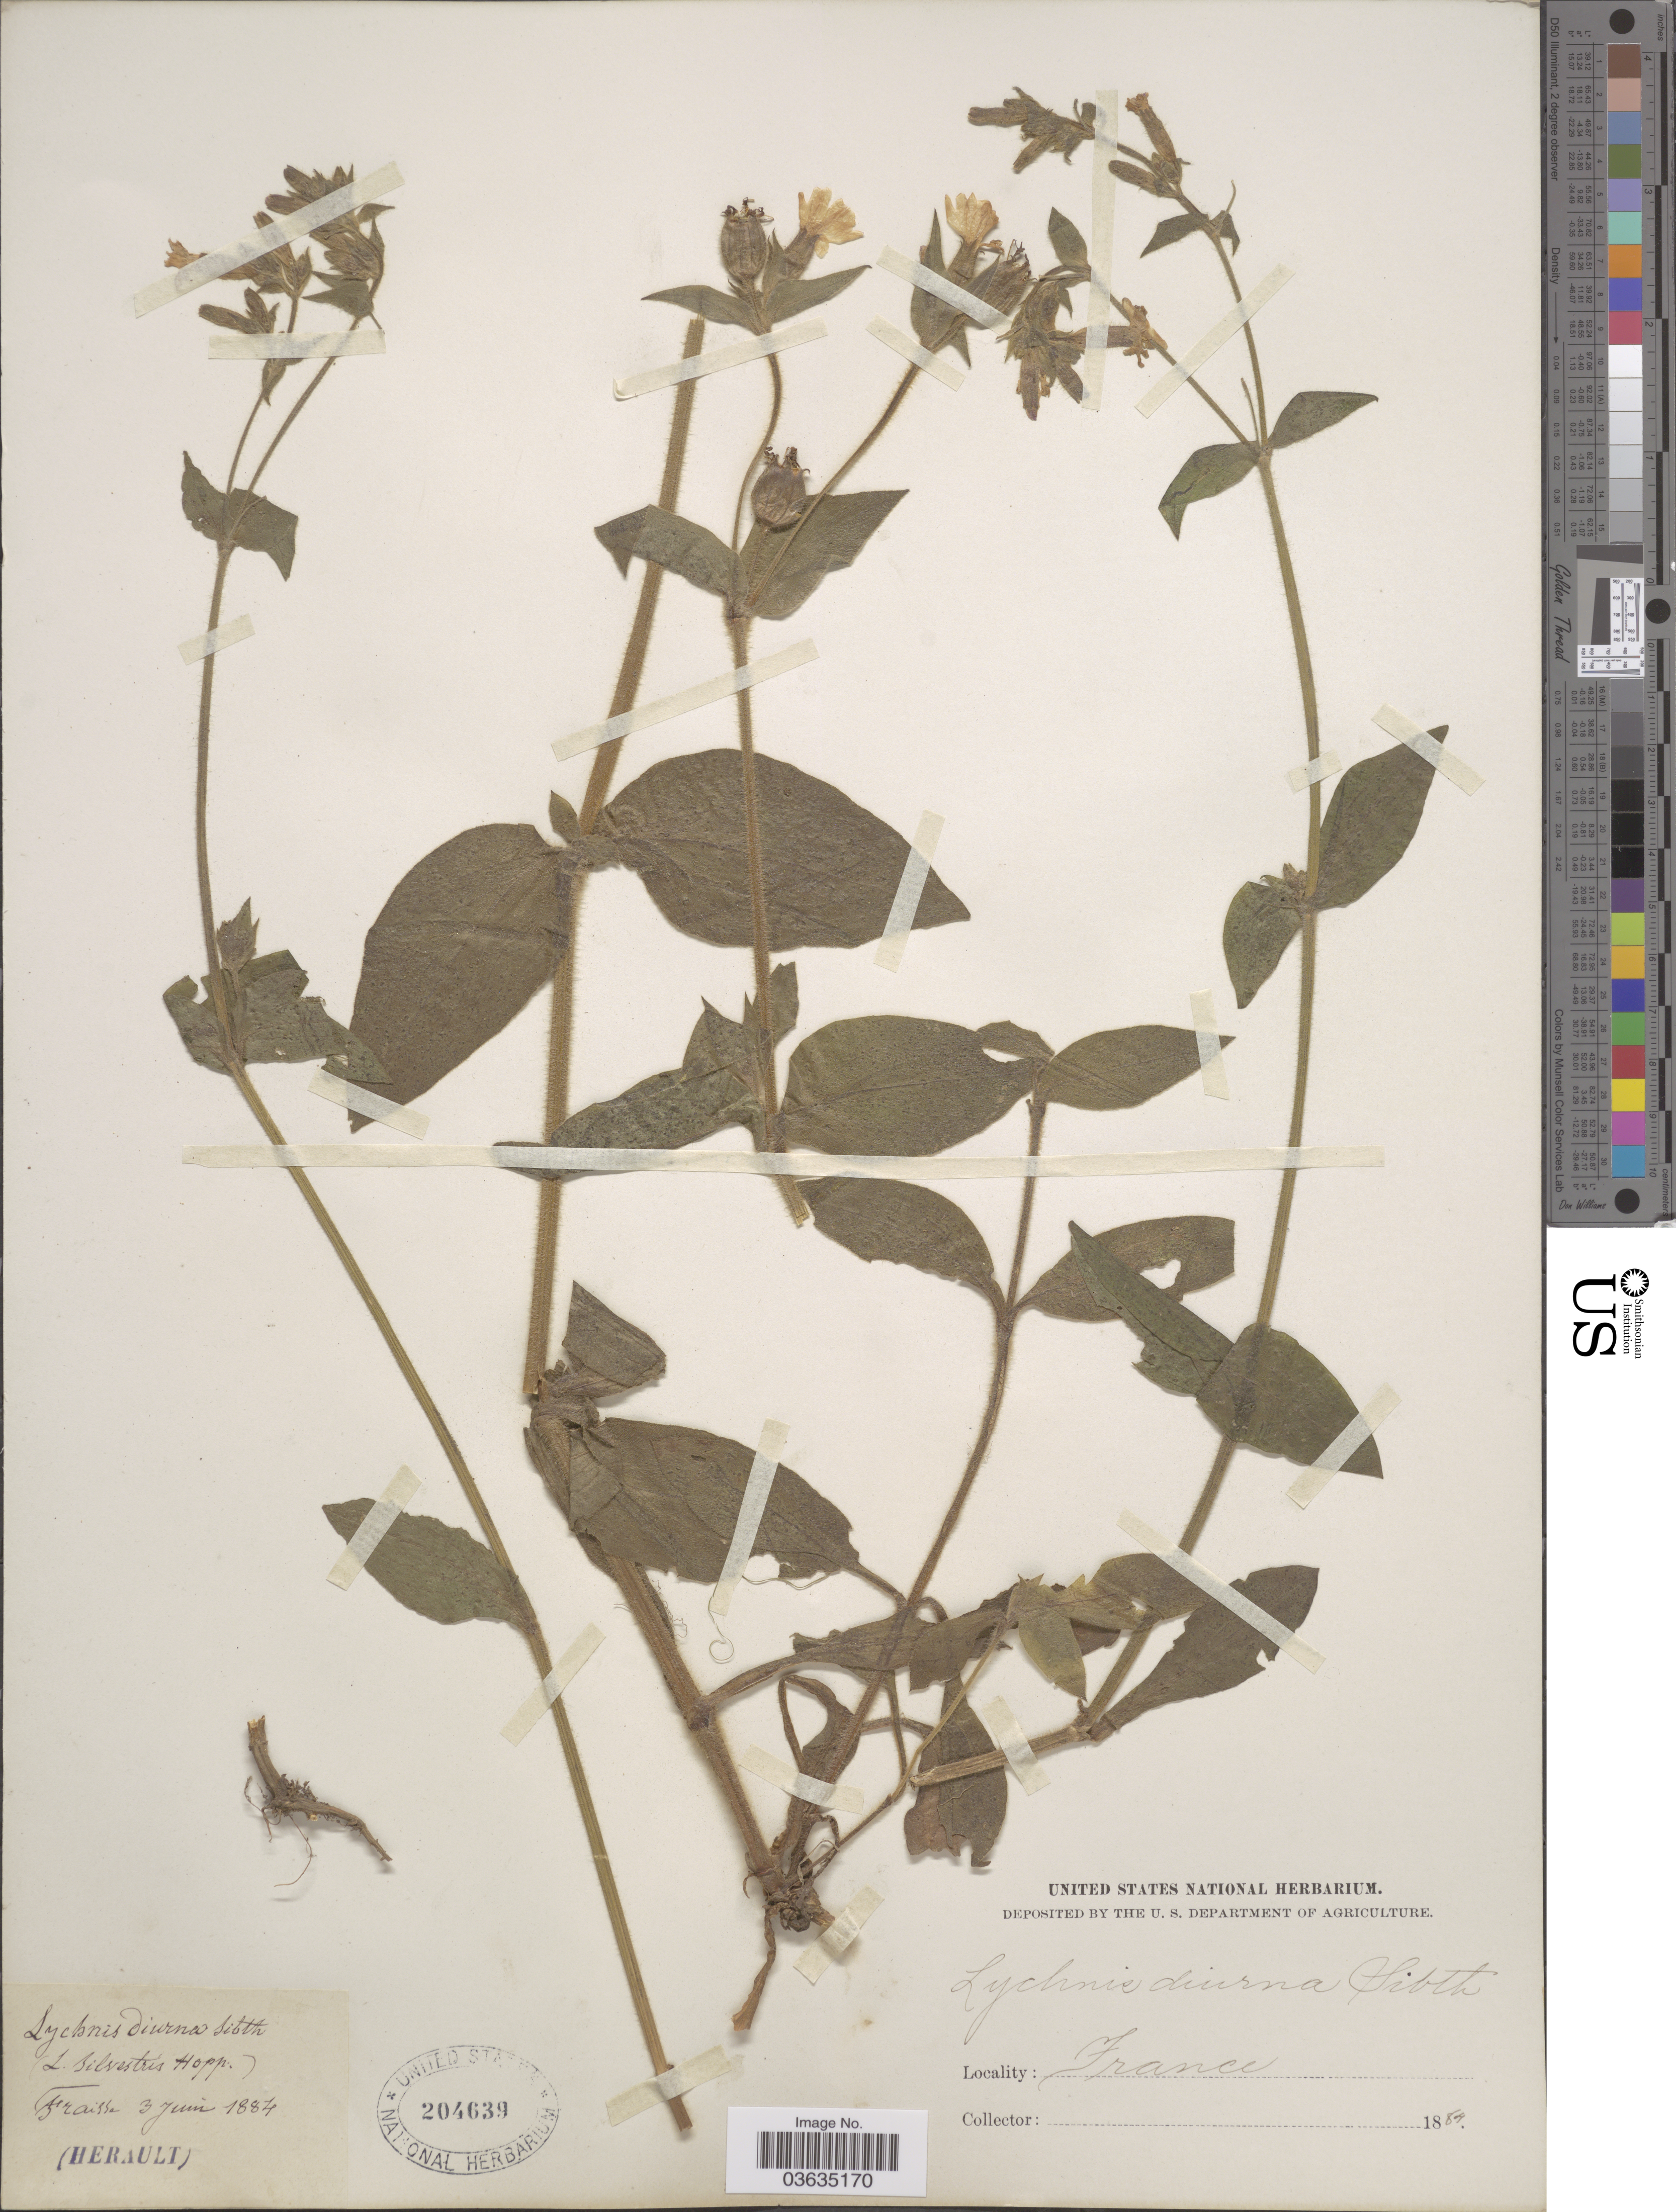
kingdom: Plantae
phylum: Tracheophyta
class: Magnoliopsida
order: Caryophyllales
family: Caryophyllaceae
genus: Silene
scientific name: Silene dioica subsp. dioica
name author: (L.) Clairv.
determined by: Strong, Mark T., (BOT), Smithsonian Institution - National Museum of Natural History (UNITED STATES)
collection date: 1884-06-03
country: France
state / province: Occitanie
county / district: Hérault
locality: Fraisse (Herault).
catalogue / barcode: US 204639